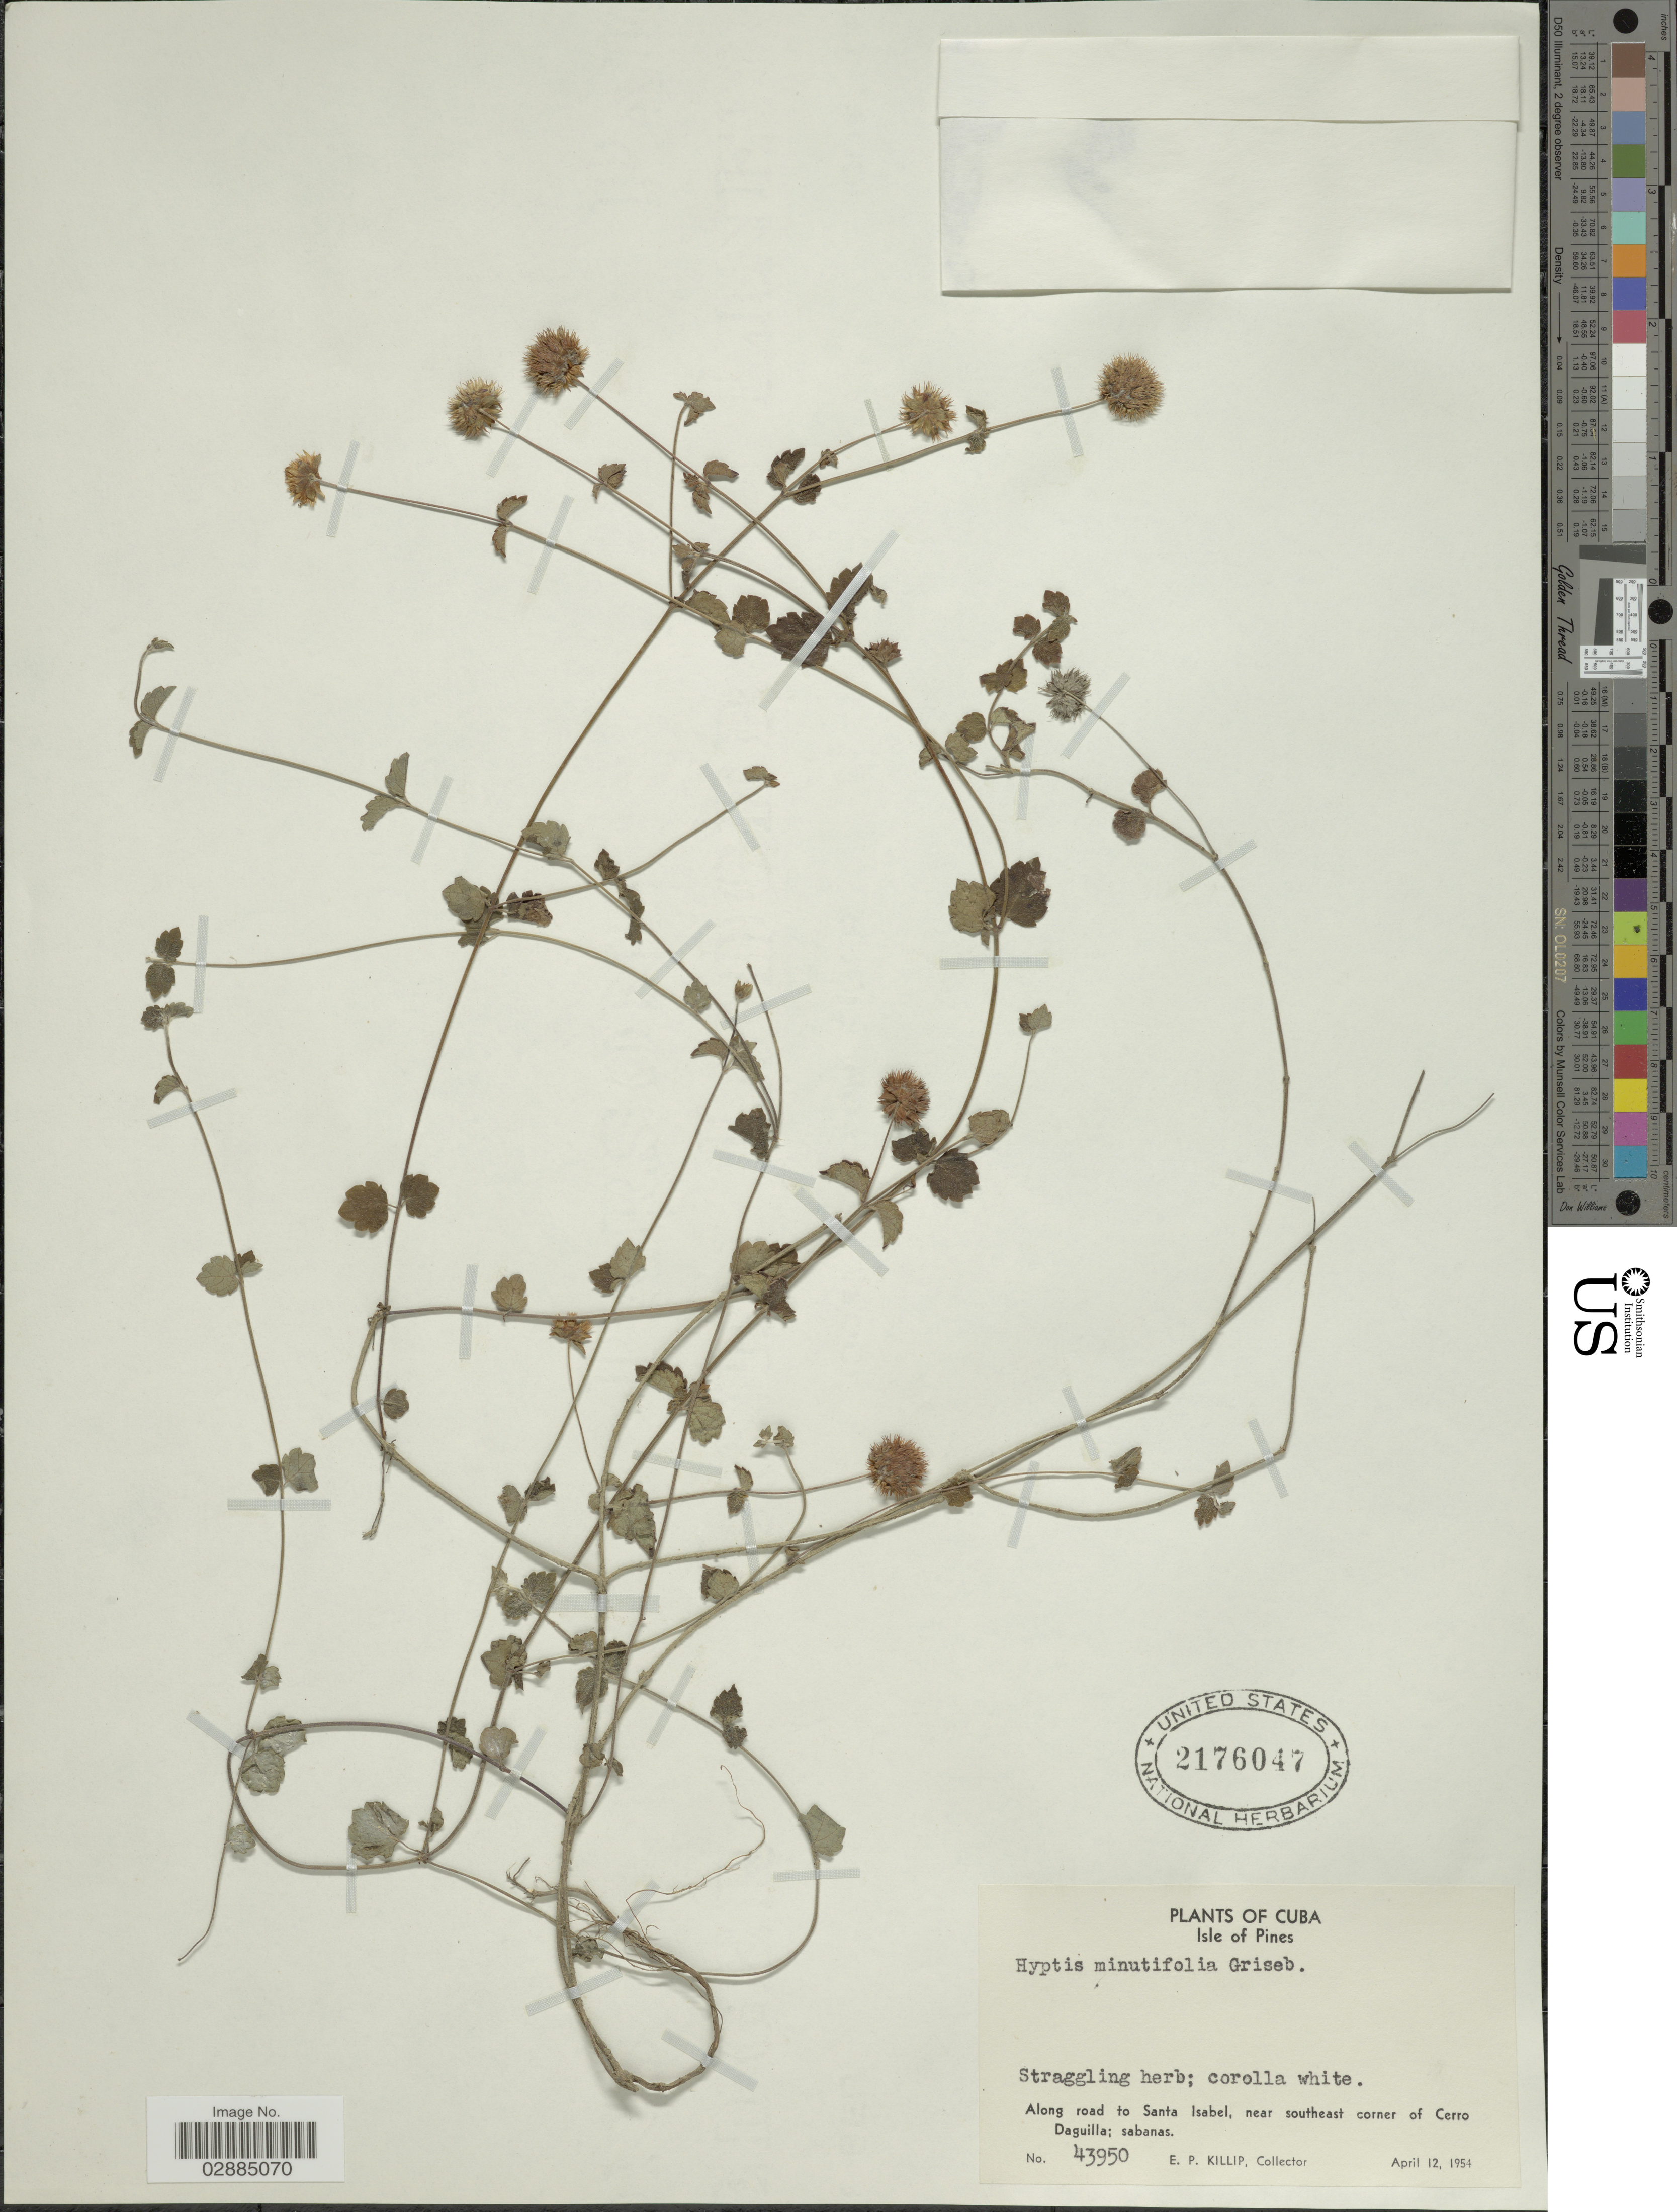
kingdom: Plantae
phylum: Tracheophyta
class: Magnoliopsida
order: Lamiales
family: Lamiaceae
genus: Hyptis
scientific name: Hyptis minutifolia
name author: Griseb.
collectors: E. P. Killip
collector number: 43950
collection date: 1954-04-12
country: Cuba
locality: Isle of Pines, Along road to Santa Isabel, near southeast corner of Cerro Daguilla.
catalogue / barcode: US 2176047